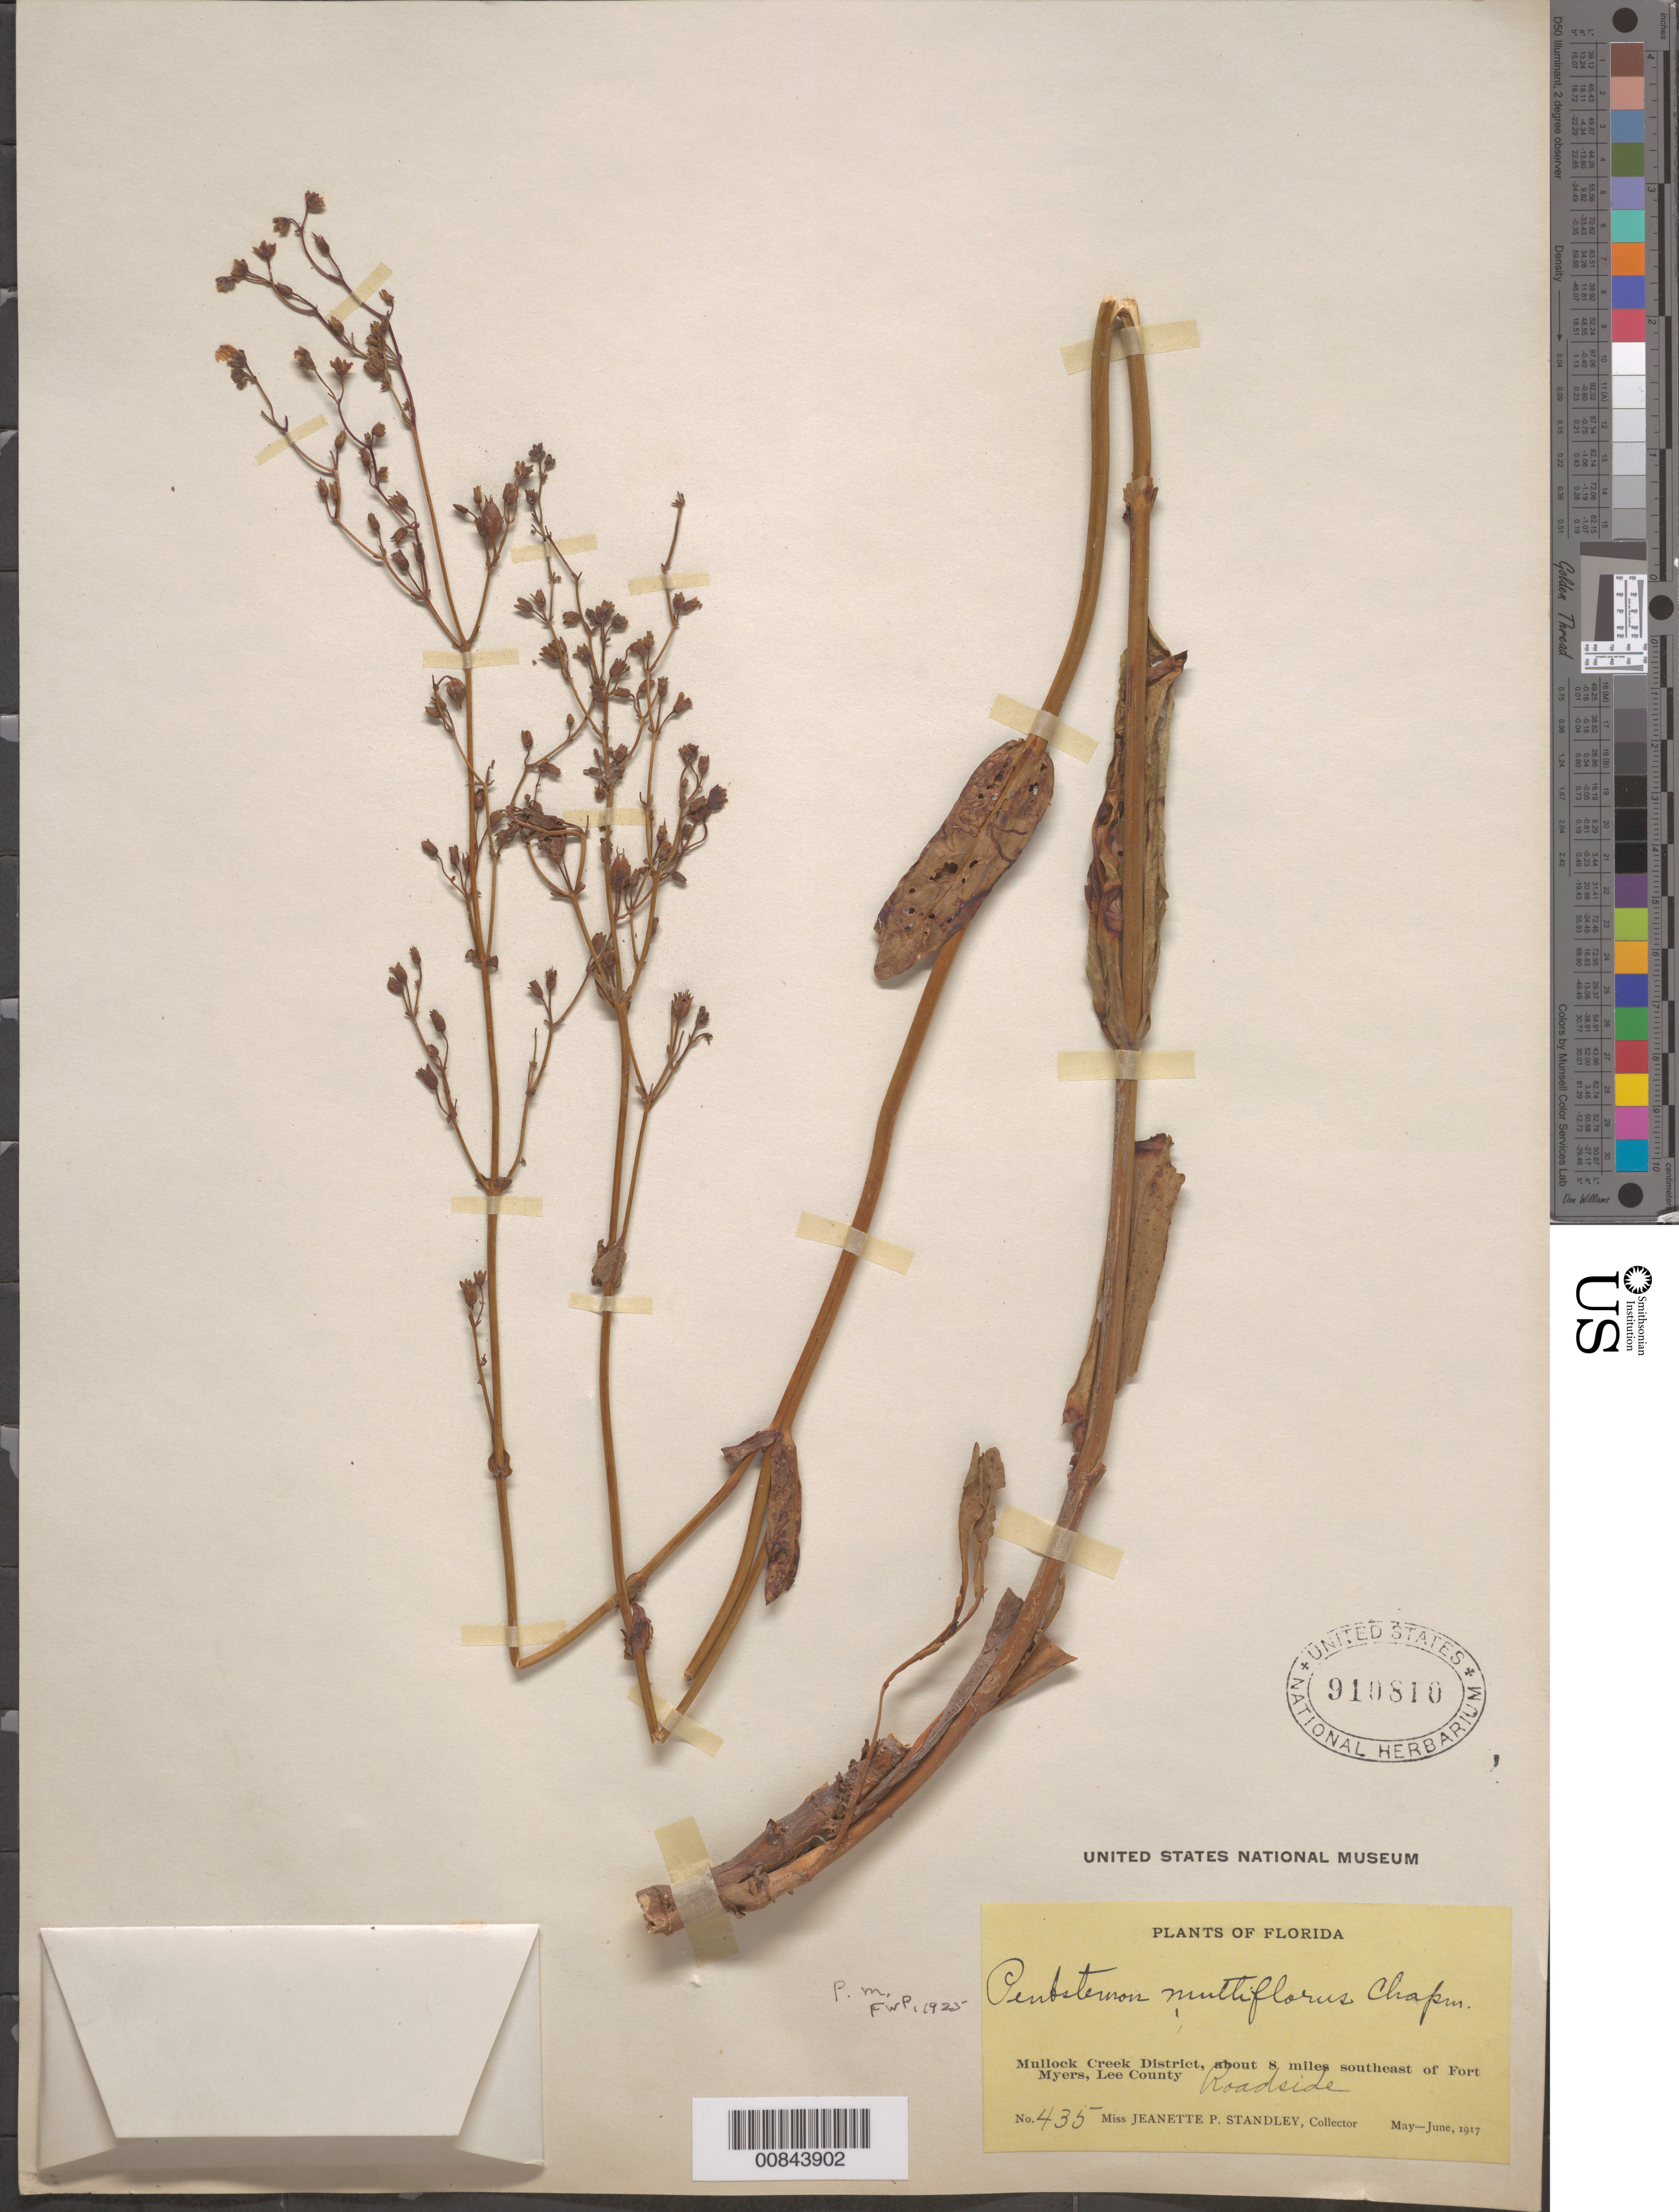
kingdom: Plantae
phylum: Tracheophyta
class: Magnoliopsida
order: Lamiales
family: Plantaginaceae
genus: Penstemon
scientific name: Penstemon multiflorus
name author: Chapm. in Small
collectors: J. P. Standley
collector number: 435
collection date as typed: May 1917 to -- Jun 1917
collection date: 1917-05/1917-06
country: United States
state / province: Florida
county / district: Lee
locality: Mullock Creek district, about 8 miles SE of Ft. Myers.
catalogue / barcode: US 910810